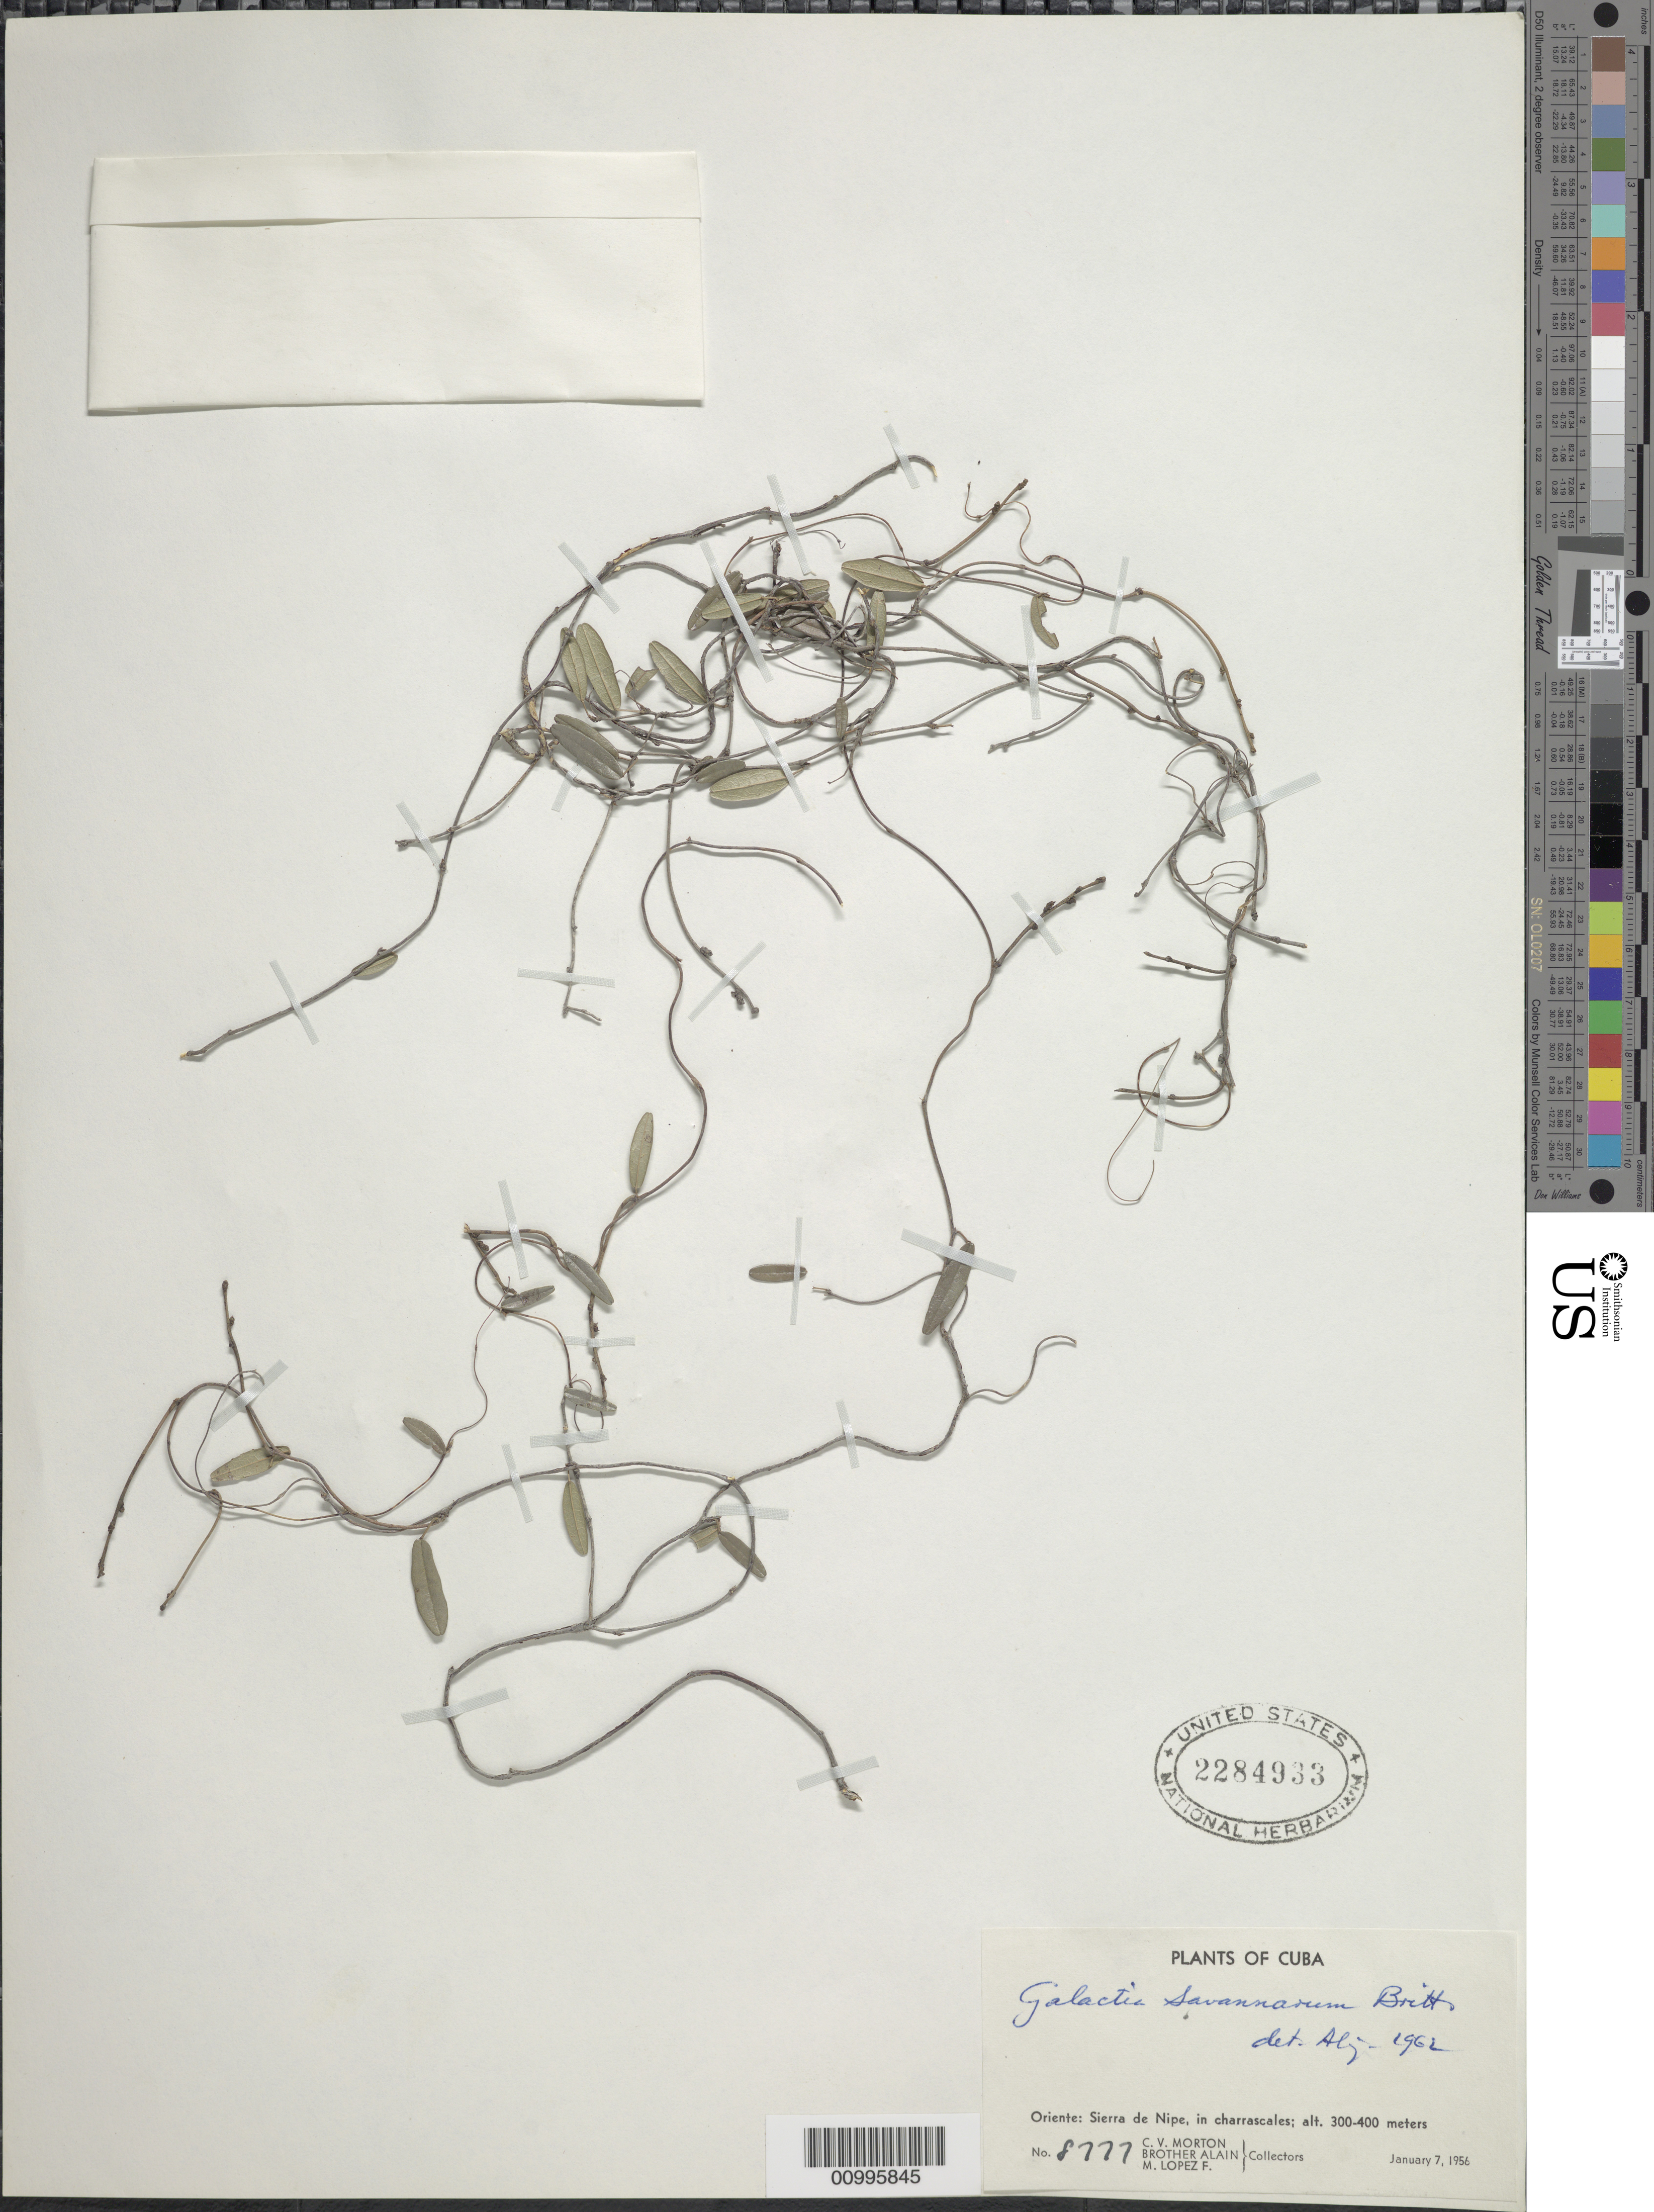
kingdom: Plantae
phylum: Tracheophyta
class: Magnoliopsida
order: Fabales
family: Fabaceae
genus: Galactia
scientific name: Galactia savannarum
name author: Britton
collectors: C. V. Morton, M. López Figueiras & A. H. Liogier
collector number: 8777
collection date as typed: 07 Jan 1956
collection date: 1956-01-07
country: Cuba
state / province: Holguín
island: Cuba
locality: Sierra de Nipe, in charrascales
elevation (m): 300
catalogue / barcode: US 2284933